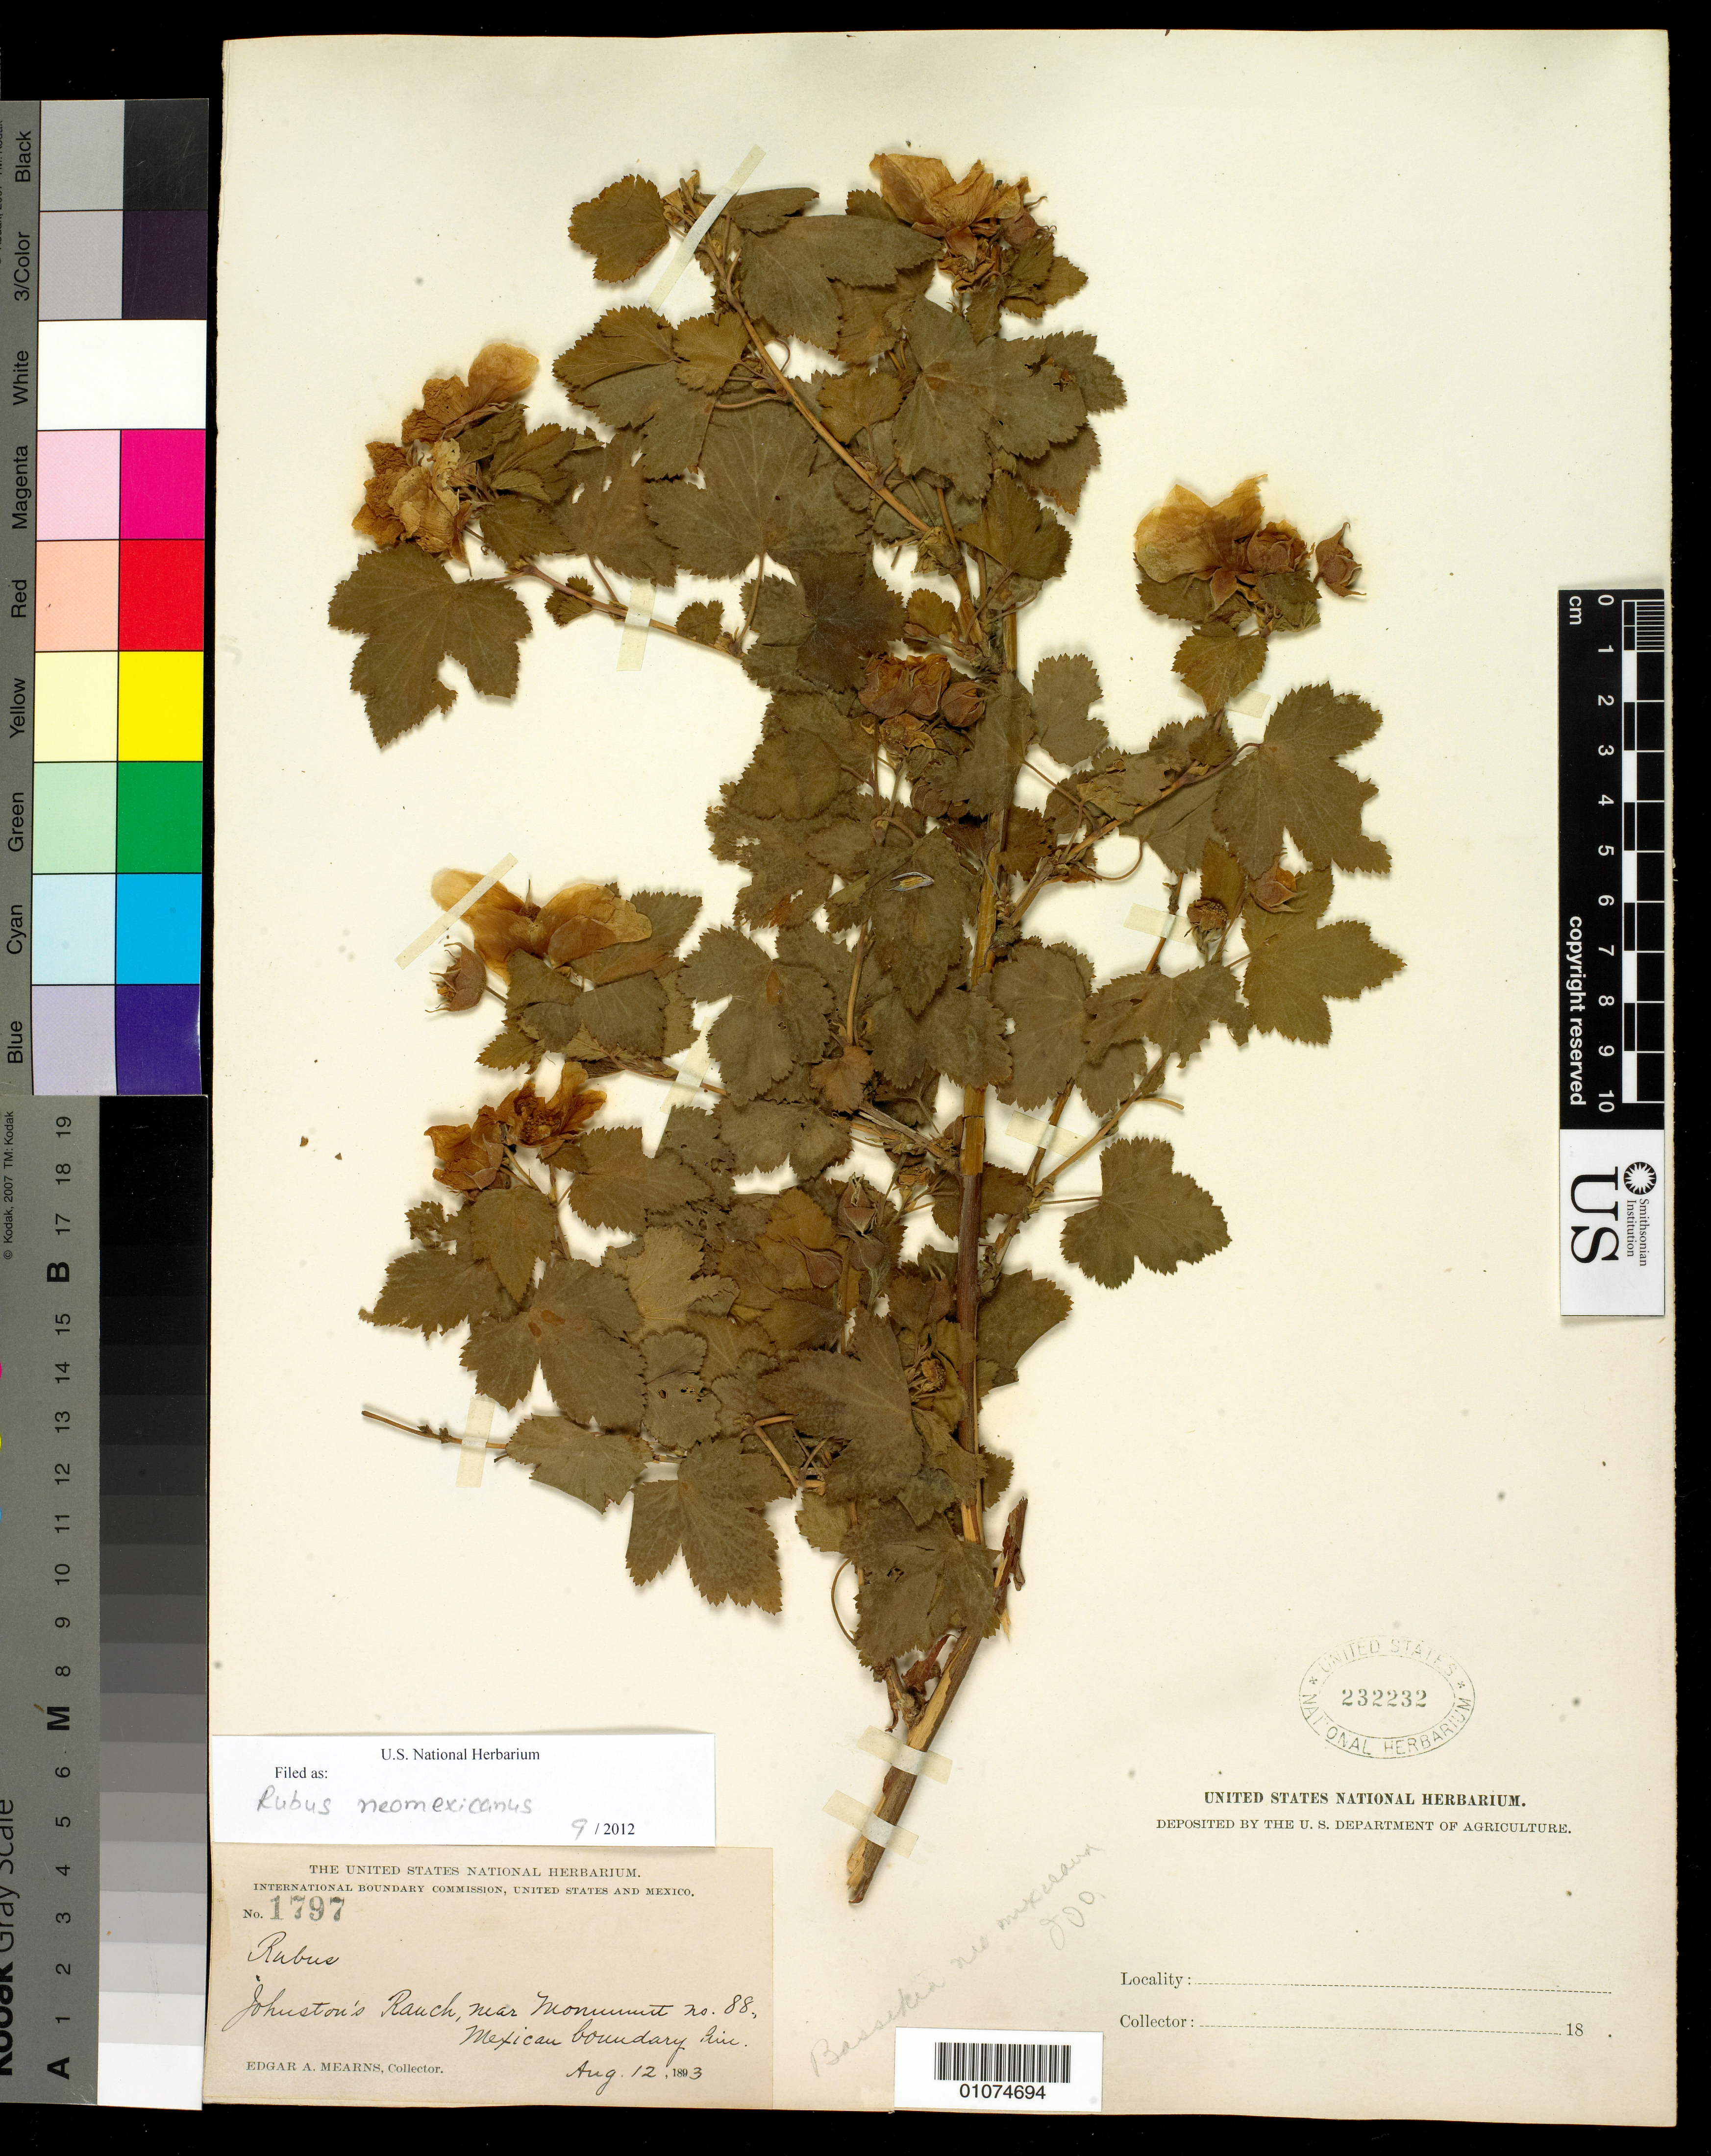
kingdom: Plantae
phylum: Tracheophyta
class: Magnoliopsida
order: Rosales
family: Rosaceae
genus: Rubus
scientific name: Rubus neomexicanus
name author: A. Gray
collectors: E. A. Mearns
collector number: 1797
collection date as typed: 12 Aug 1893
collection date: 1893-08-12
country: United States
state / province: Arizona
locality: Johnston's Ranch, near monument no. 88,Mexican bound. Line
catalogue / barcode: US 232232